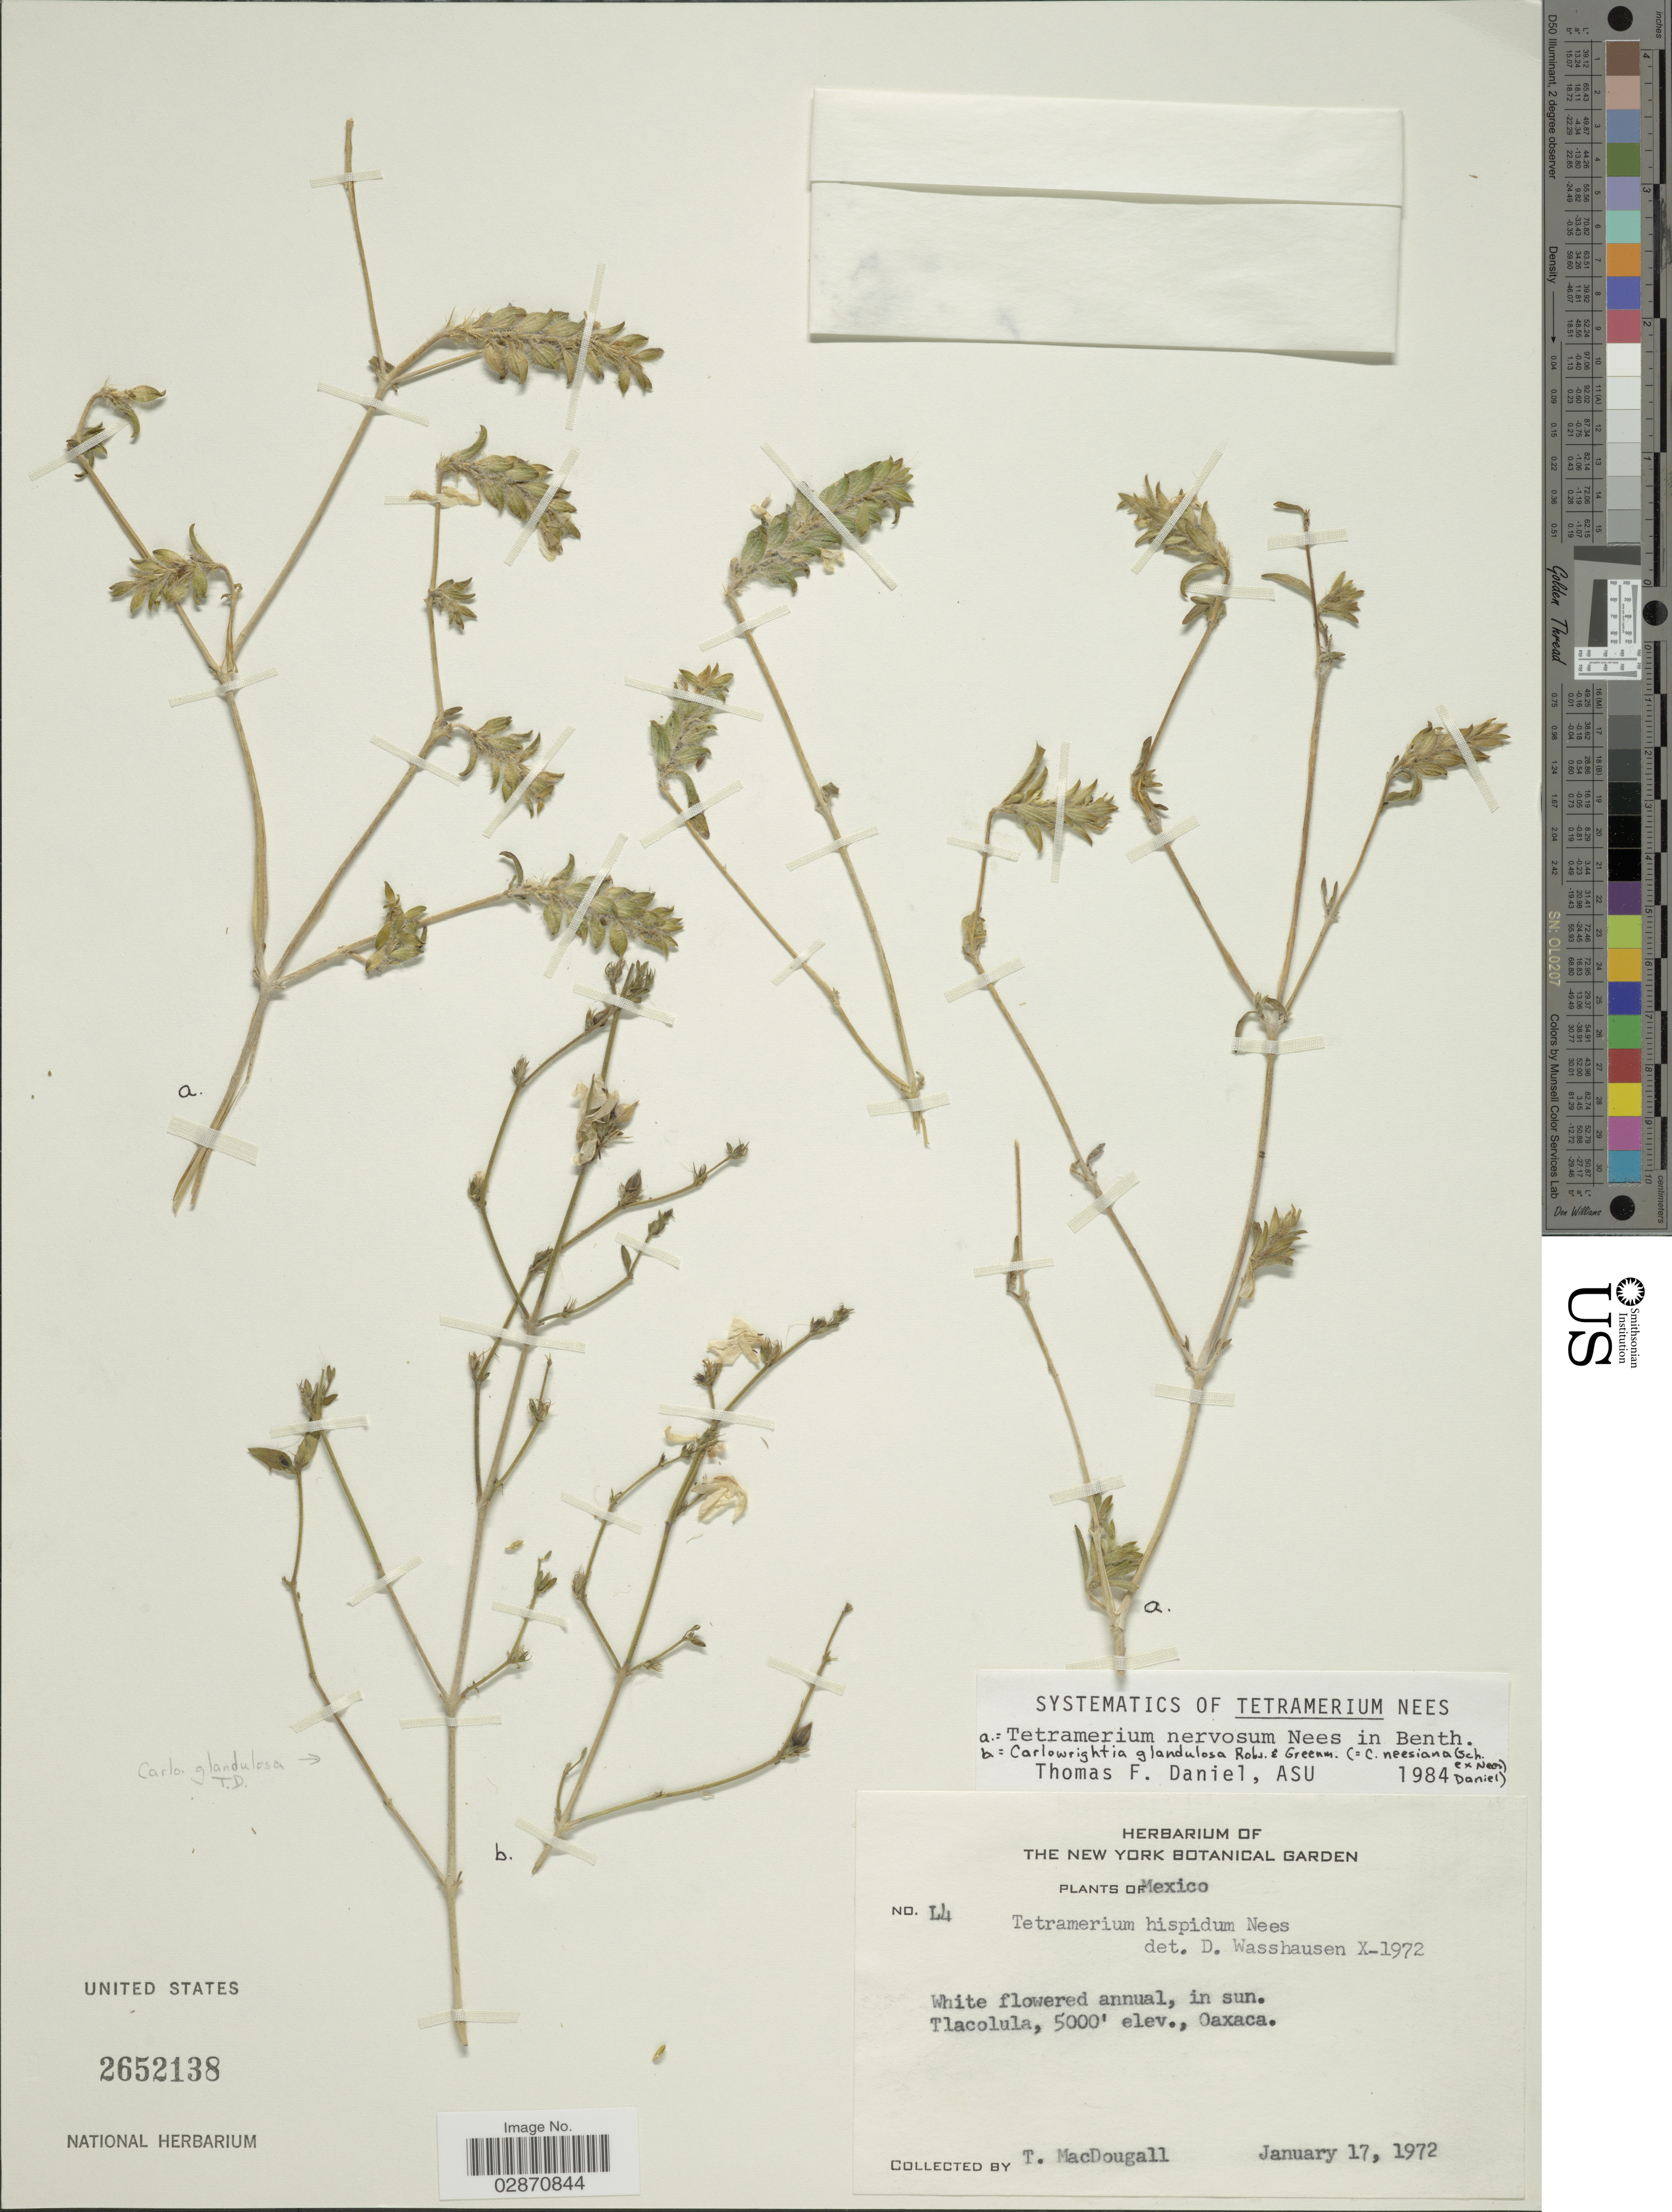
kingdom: Plantae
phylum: Tracheophyta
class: Magnoliopsida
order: Lamiales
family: Acanthaceae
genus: Tetramerium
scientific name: Tetramerium nervosum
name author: Nees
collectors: T. B. MacDougall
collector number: L4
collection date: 1972-01-17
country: Mexico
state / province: Oaxaca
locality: Tlacolula.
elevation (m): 1524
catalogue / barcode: US 2652138